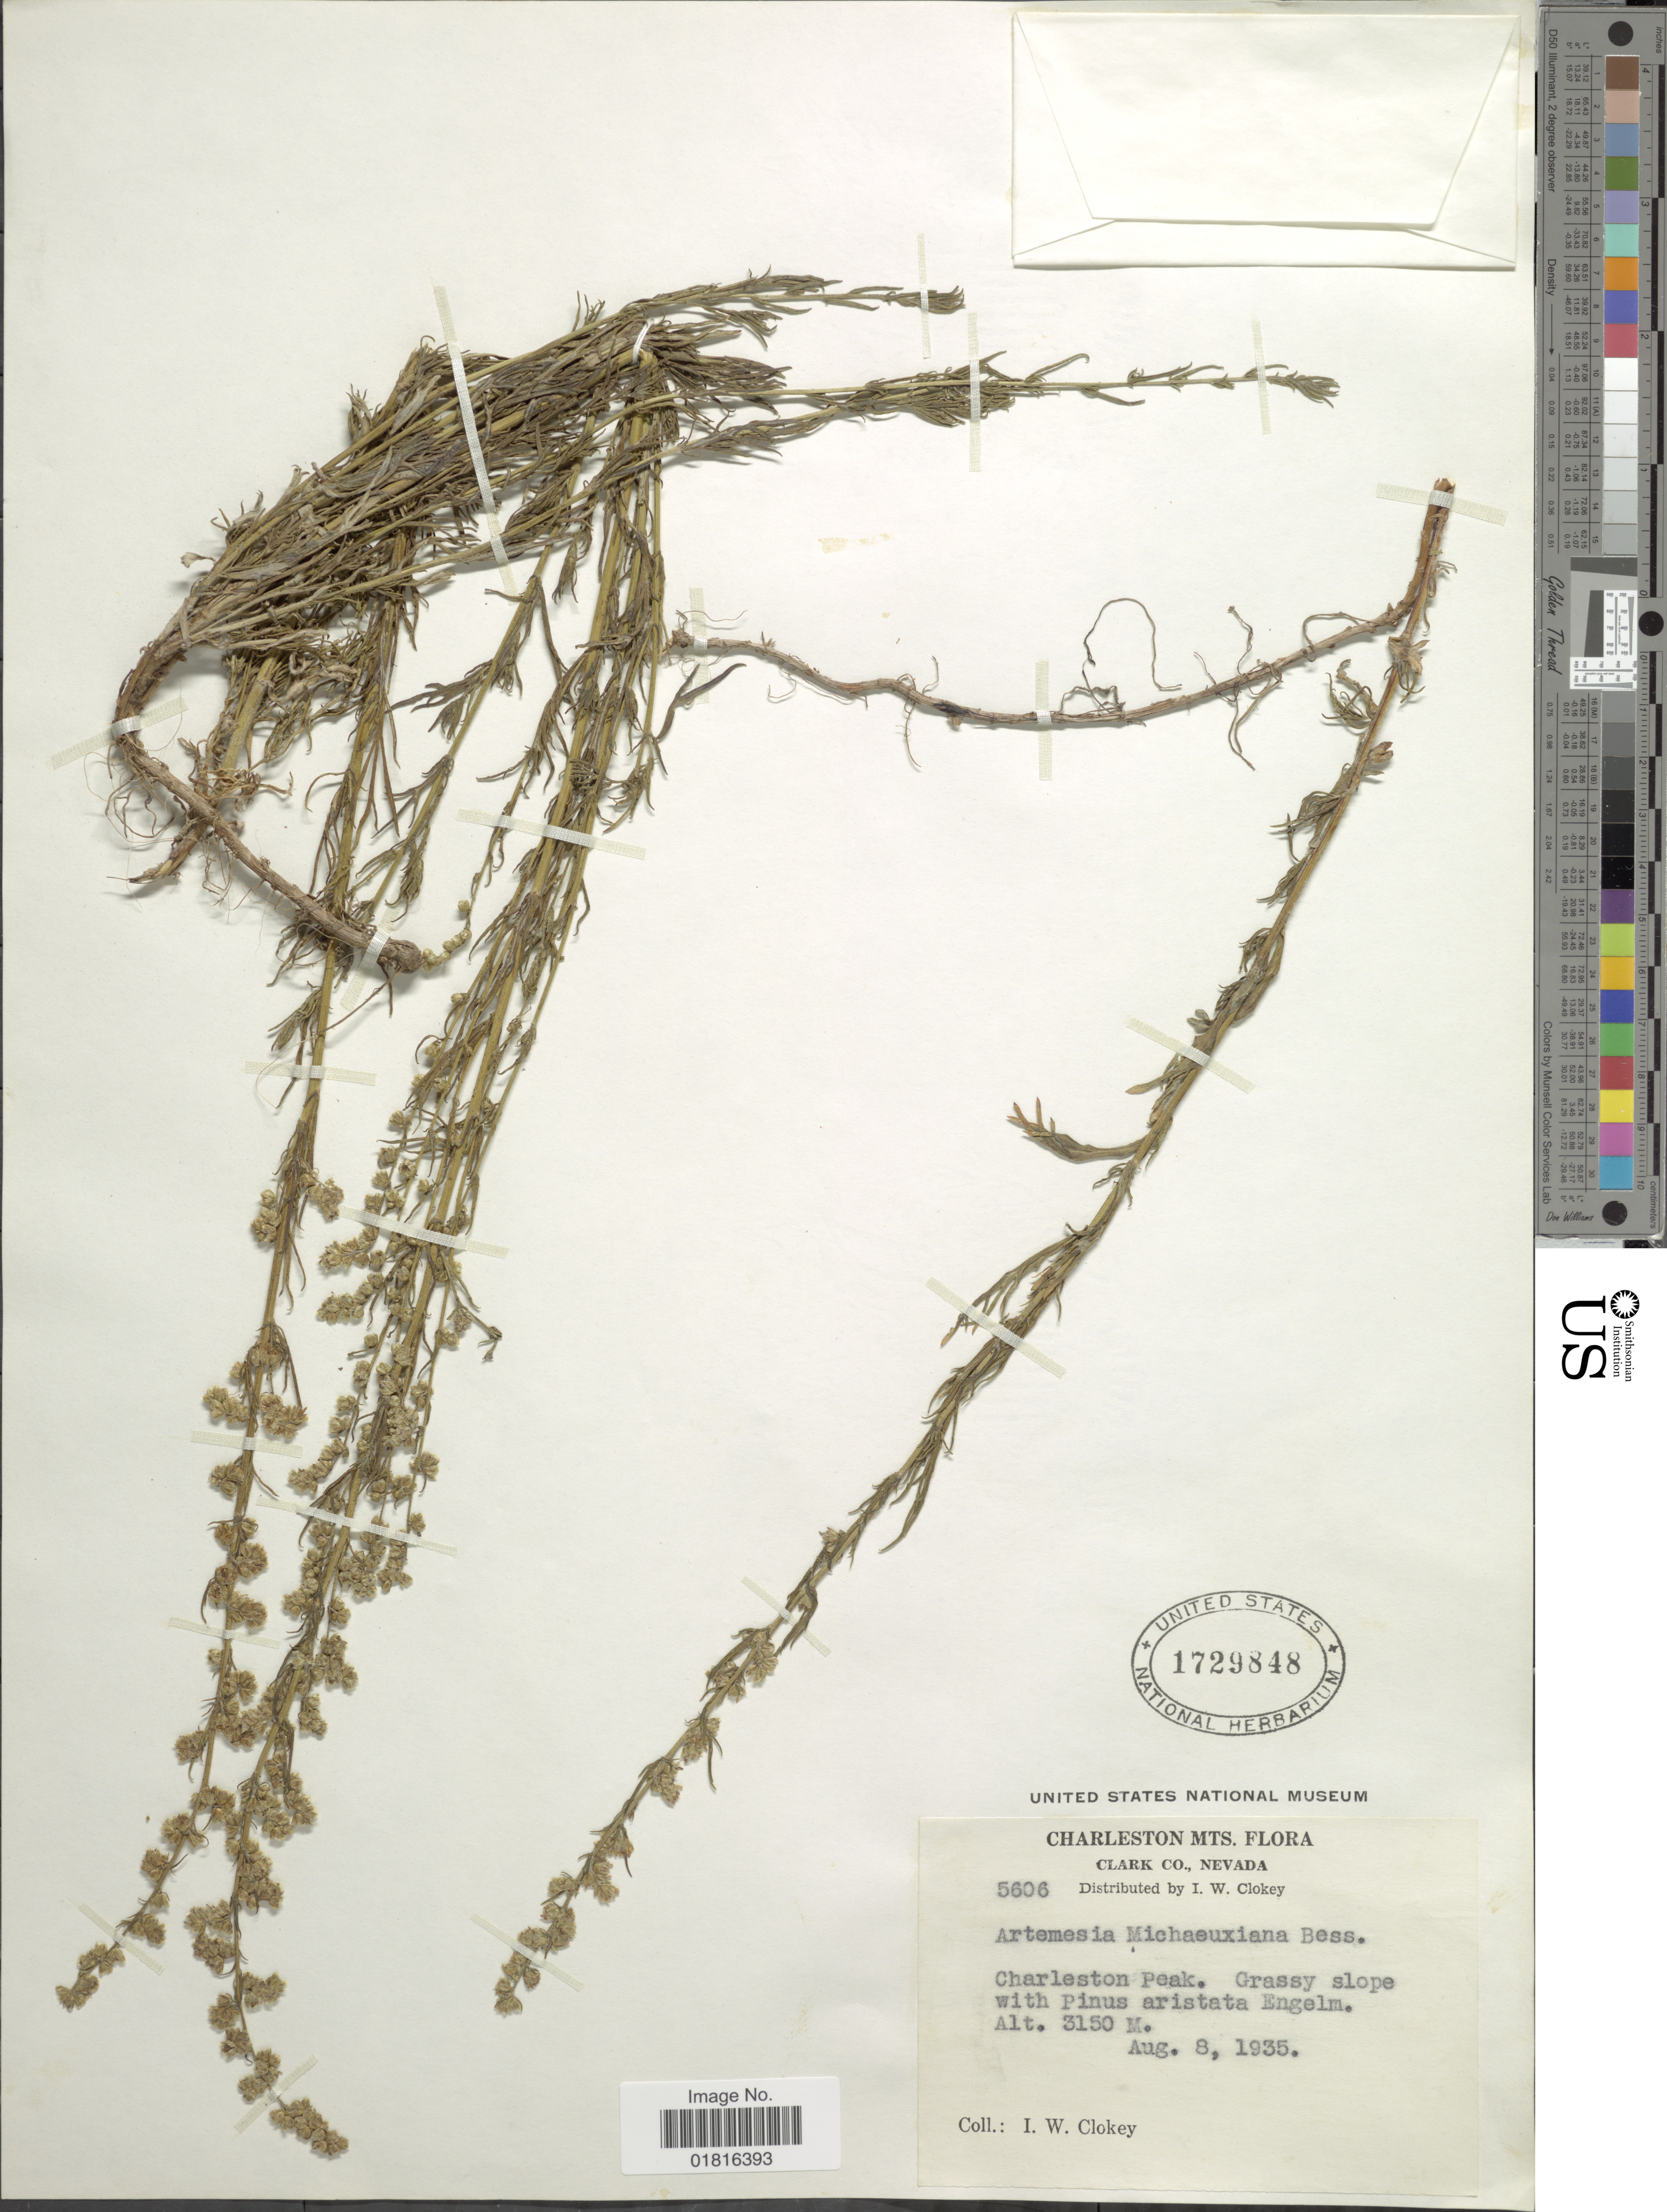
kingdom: Plantae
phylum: Tracheophyta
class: Magnoliopsida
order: Asterales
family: Asteraceae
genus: Artemisia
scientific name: Artemisia michauxiana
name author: Besser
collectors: I. W. Clokey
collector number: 5606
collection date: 1935-08-08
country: United States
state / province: Nevada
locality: Charleston Mts, Clark Co, Charleston Peak. Grassy slope with Pinus aristata Engelm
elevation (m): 3150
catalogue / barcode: US 1729848